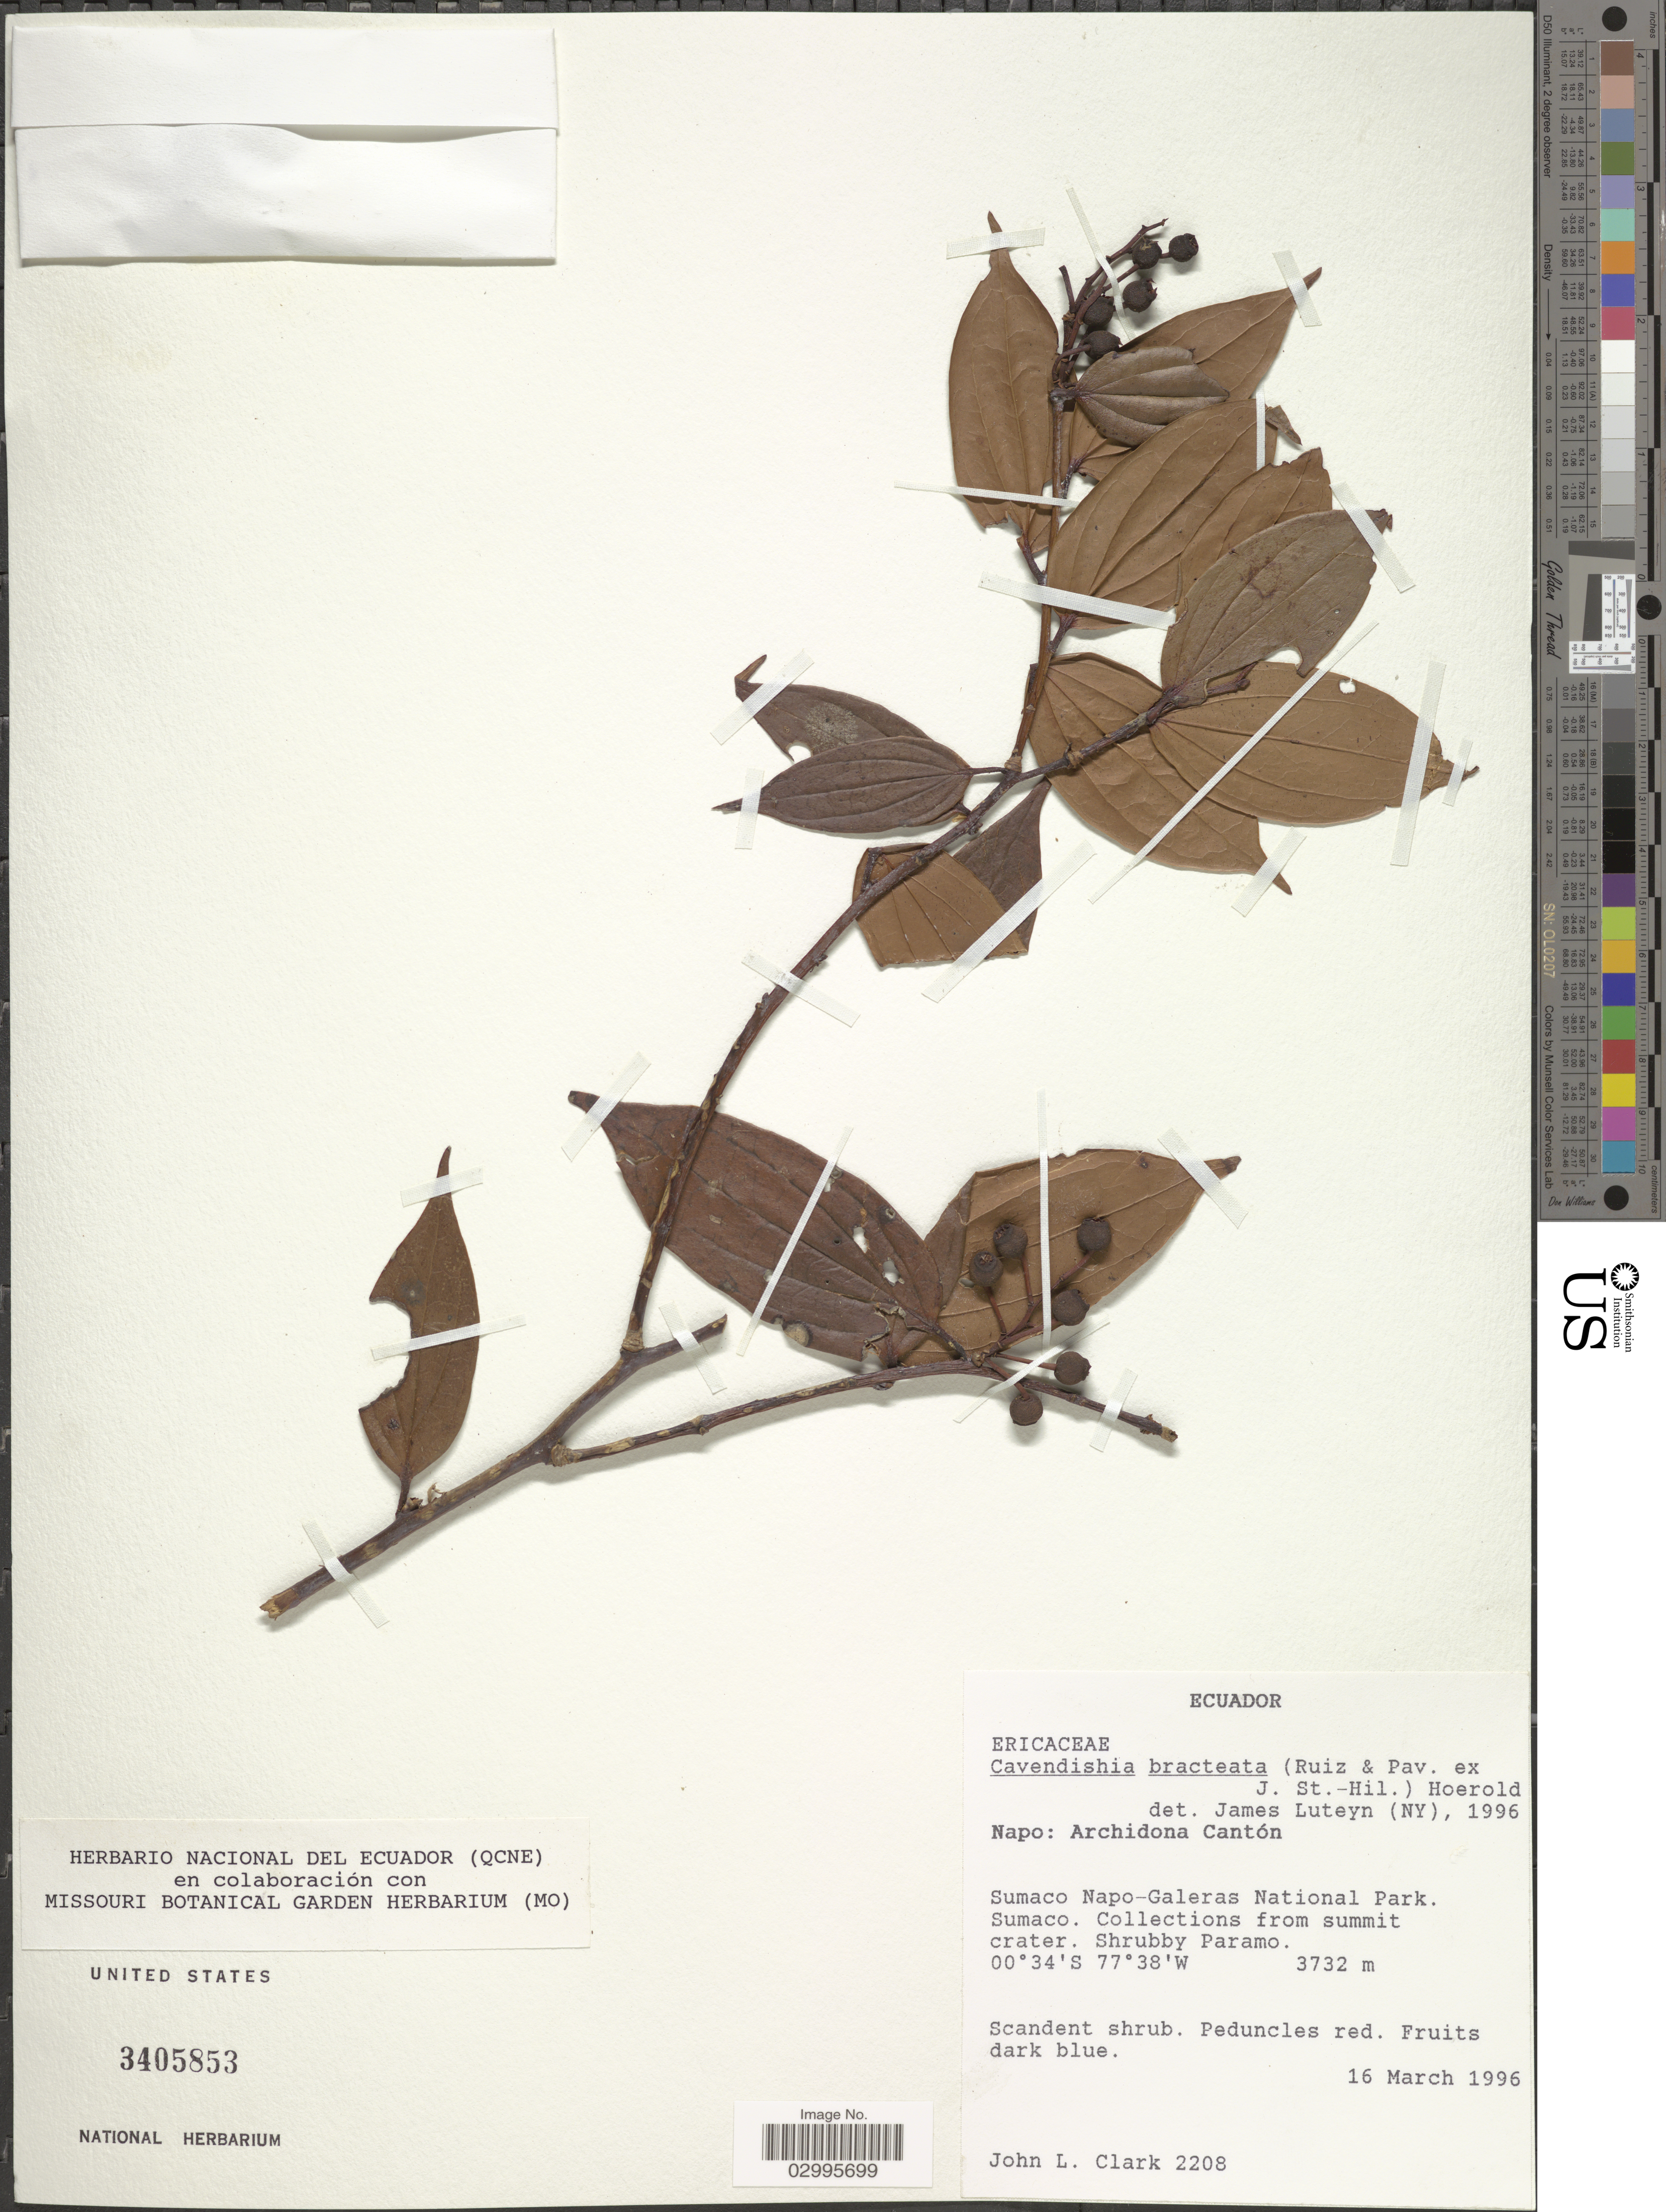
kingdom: Plantae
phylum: Tracheophyta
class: Magnoliopsida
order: Ericales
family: Ericaceae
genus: Cavendishia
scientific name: Cavendishia bracteata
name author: (Ruiz & Pav. ex J. St.-Hil.) Hoerold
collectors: J. L. Clark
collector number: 2208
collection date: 1996-03-16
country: Ecuador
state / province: Napo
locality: Archidona Cantón. Sumaco Napo-Galeras National Park. Sumaco. Summti crater.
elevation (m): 3732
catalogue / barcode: US 3405853